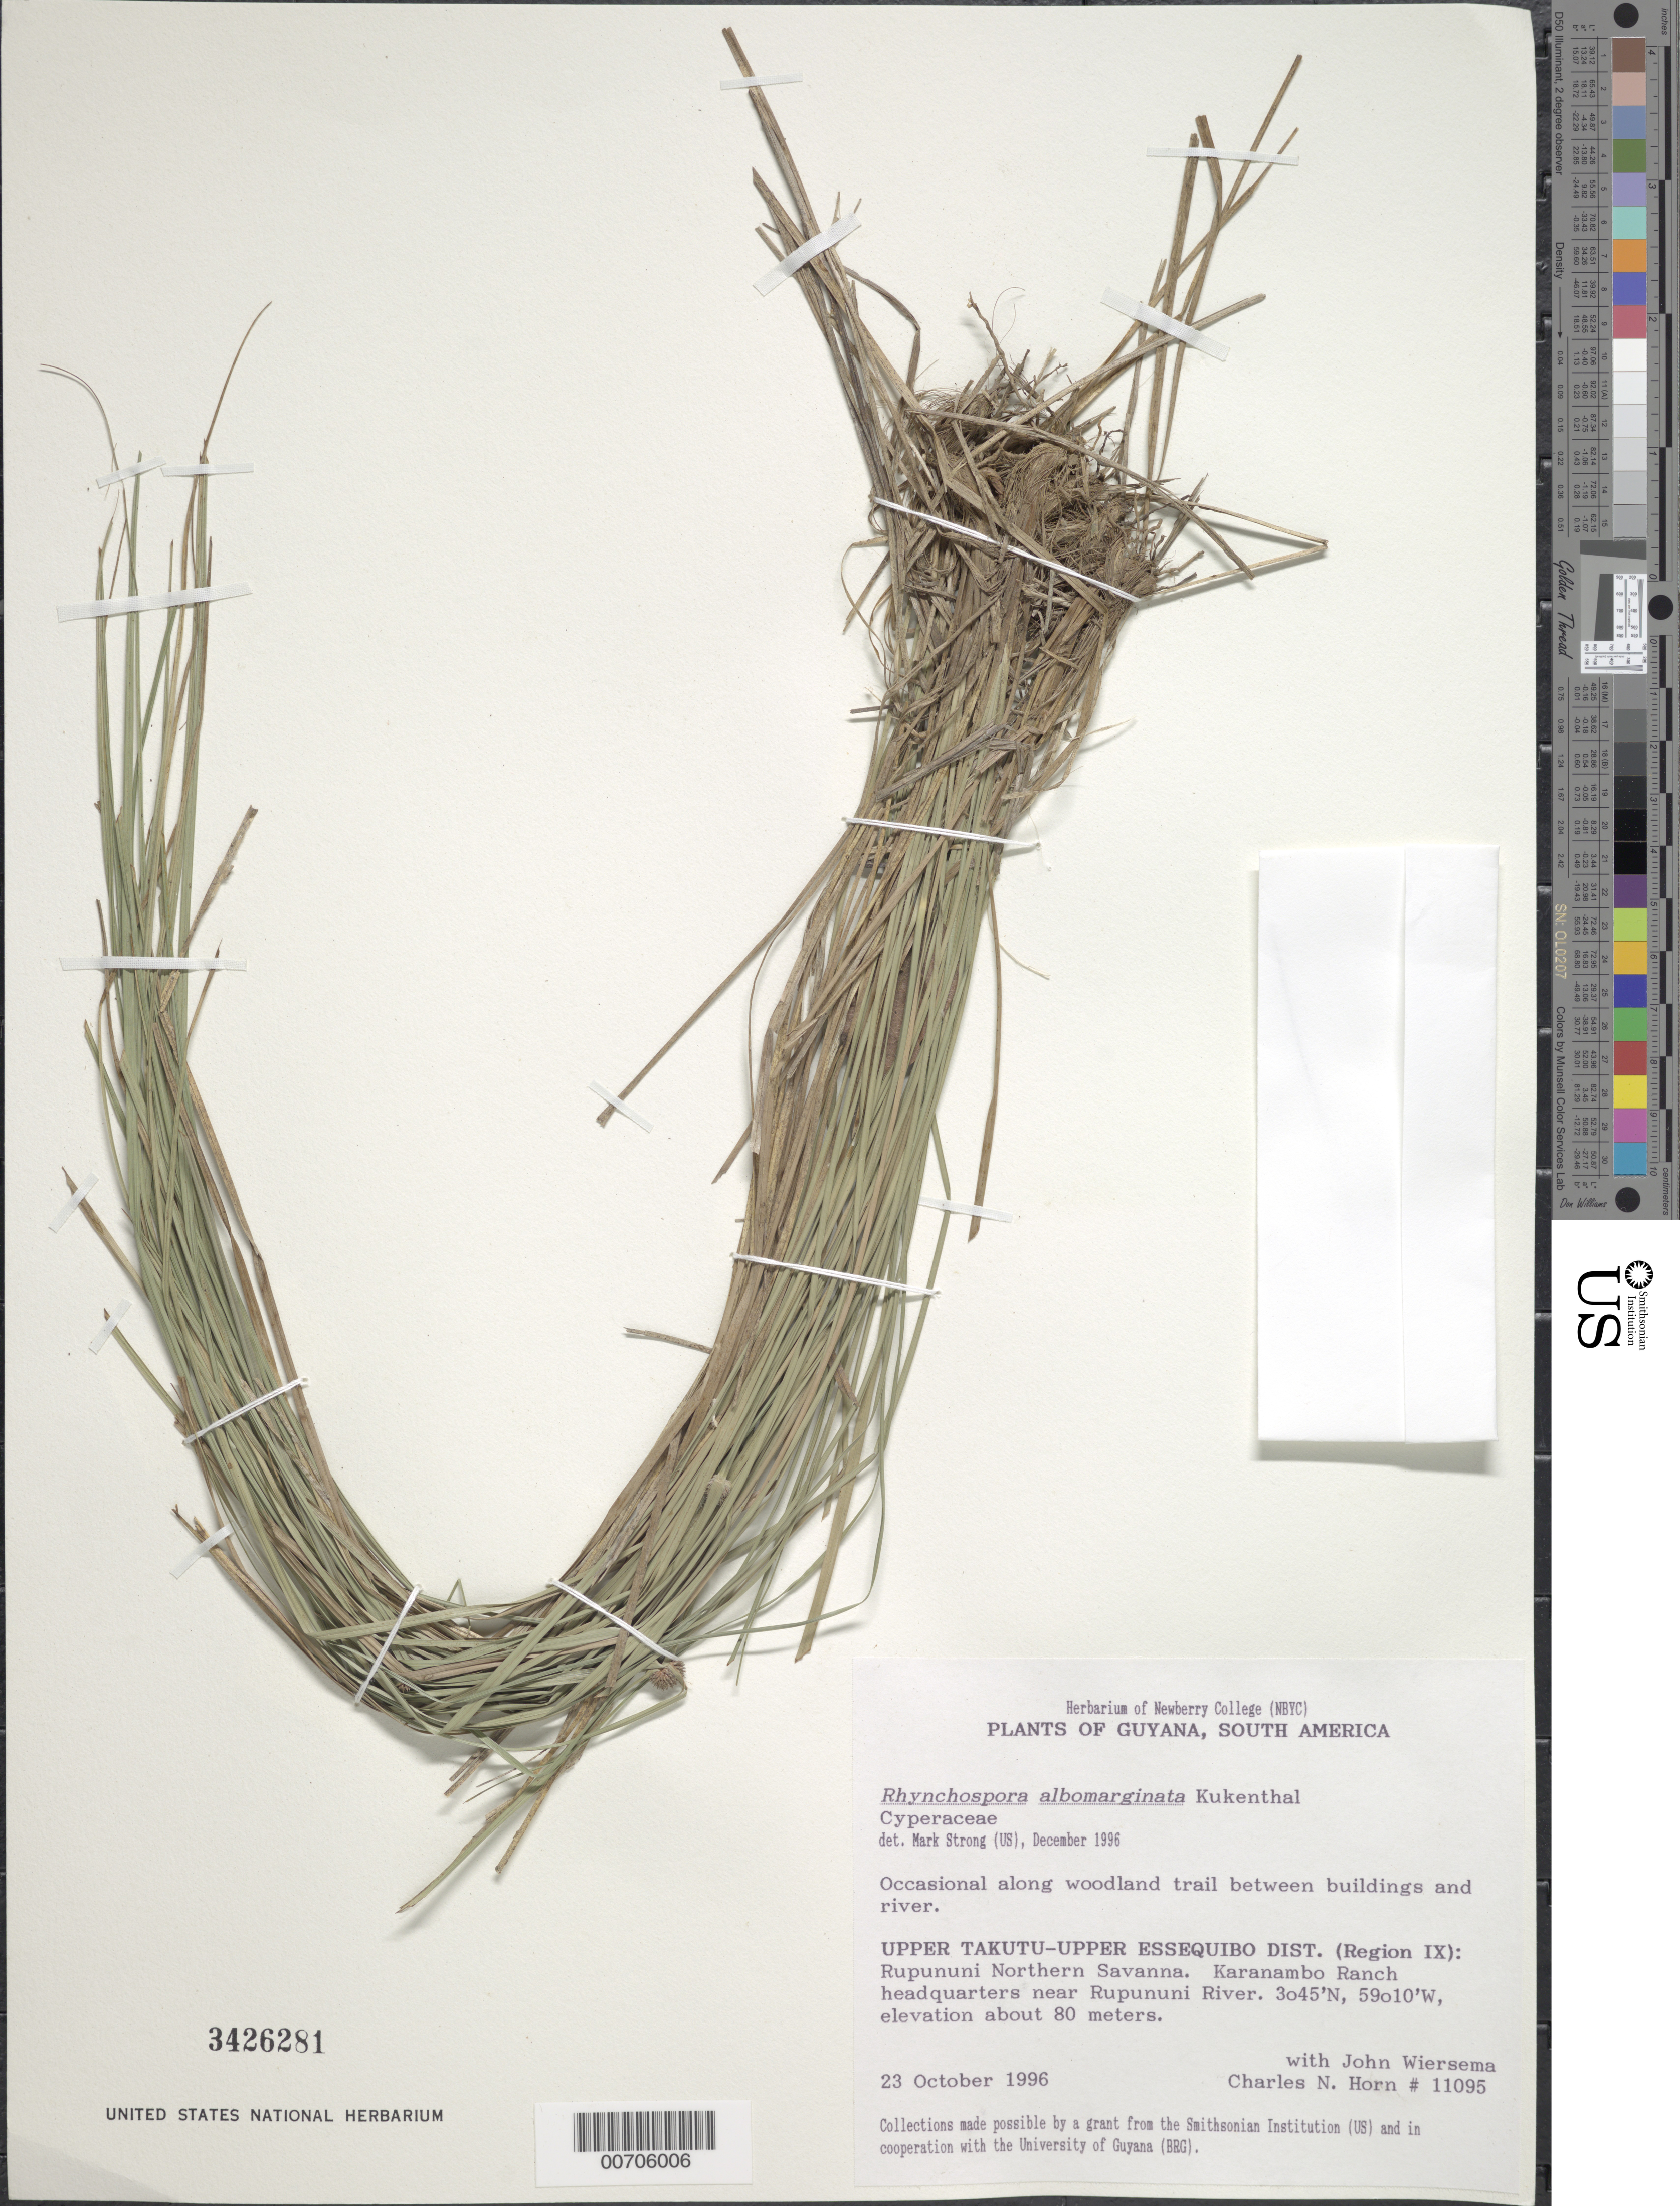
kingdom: Plantae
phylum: Tracheophyta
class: Liliopsida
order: Poales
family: Cyperaceae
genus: Rhynchospora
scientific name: Rhynchospora albomarginata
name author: Kük.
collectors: J. H. Wiersema & C. N. Horn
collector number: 11095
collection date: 1996-10-23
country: Guyana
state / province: U. Takutu-U. Essequibo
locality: Guyana, Occasional alongwoodland trailbetween buidlings and river, Upper Takutu-Upper Essequibo Dist. (Region IX): Rupununi Northern Savanna. Karanambo Ranch headquarters near Rupununi River.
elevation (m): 80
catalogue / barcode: US 3426281